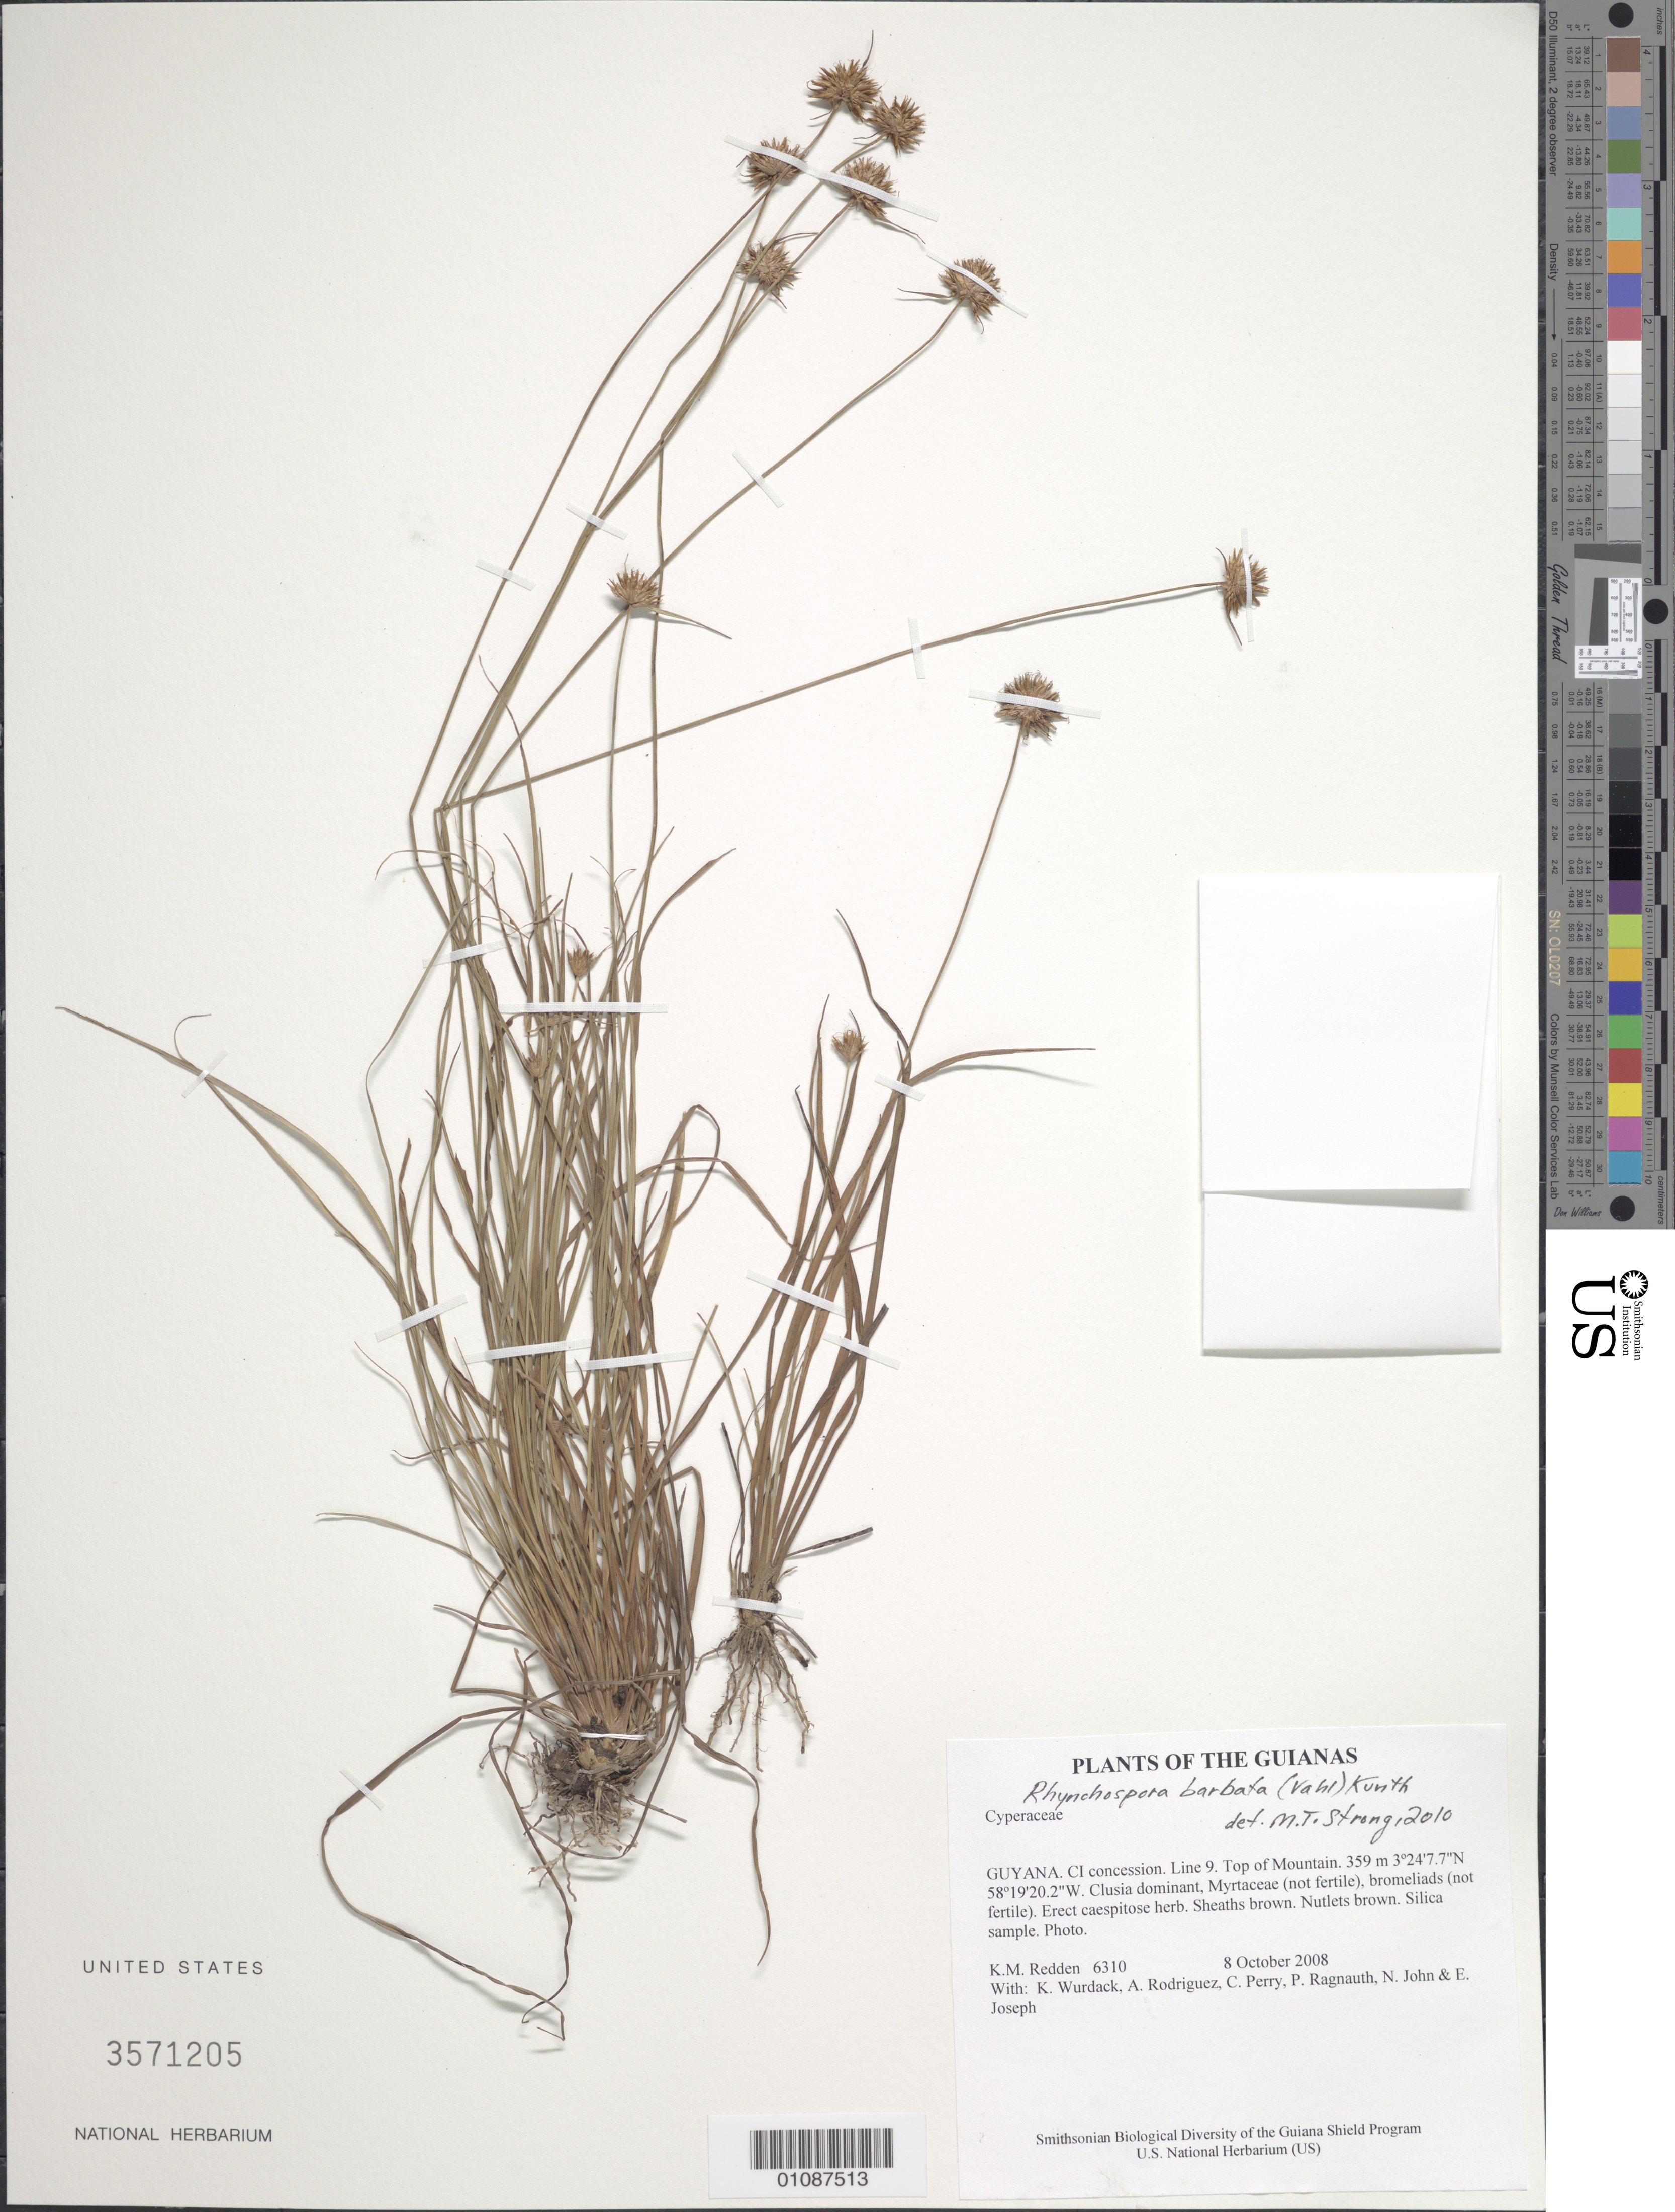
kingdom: Plantae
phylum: Tracheophyta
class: Liliopsida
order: Poales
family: Cyperaceae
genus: Rhynchospora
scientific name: Rhynchospora barbata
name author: (Vahl) Kunth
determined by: Alves, K.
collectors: K. M. Redden, K. Wurdack, A. Rodriguez, C. Perry, P. Ragnauth, N. John & E. Joseph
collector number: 6310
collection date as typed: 8 October 2008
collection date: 2008-10-08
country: Guyana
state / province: U. Takutu-U. Essequibo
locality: CI concession. Line 9. Top of Mountain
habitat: Clusia dominant, Myrtaceae (not fertile), bromeliads (not fertile)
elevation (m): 359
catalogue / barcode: US 3571205